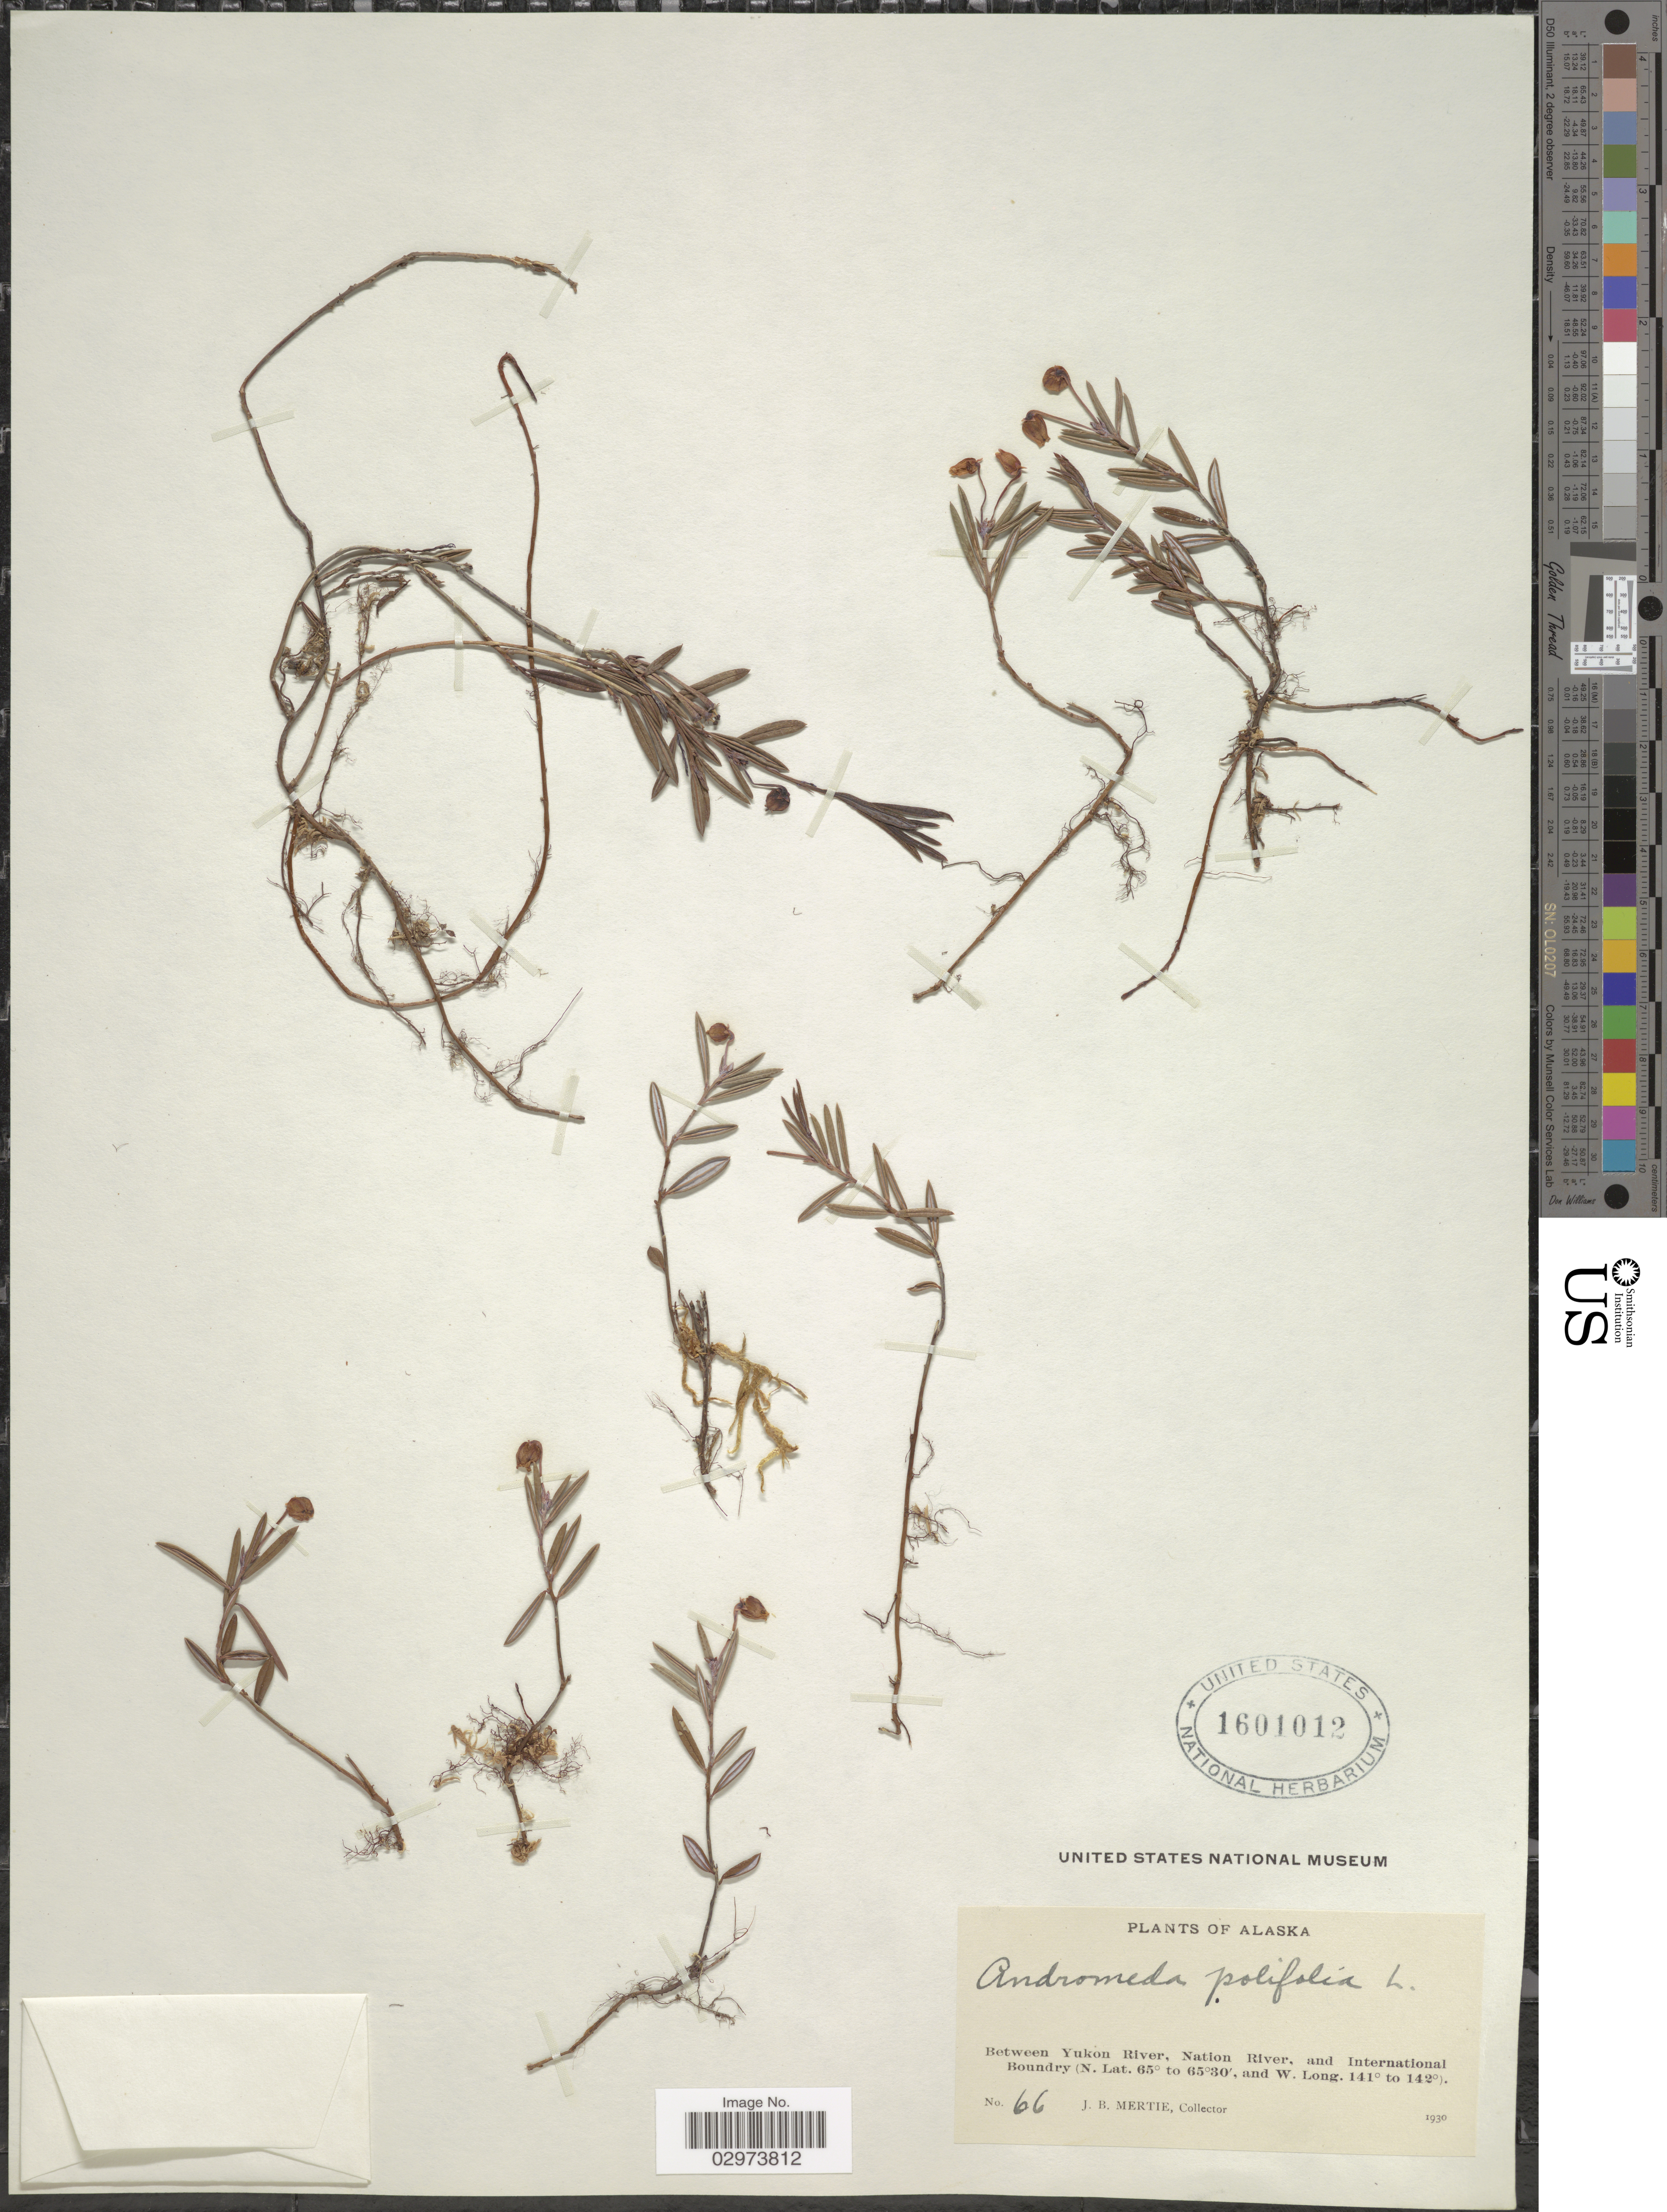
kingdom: Plantae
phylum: Tracheophyta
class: Magnoliopsida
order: Ericales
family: Ericaceae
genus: Andromeda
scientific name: Andromeda polifolia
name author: L.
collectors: J. Mertie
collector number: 66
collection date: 1930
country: United States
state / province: Alaska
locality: Between Yukon River, Nation River, and International Boundary.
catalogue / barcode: US 1601012